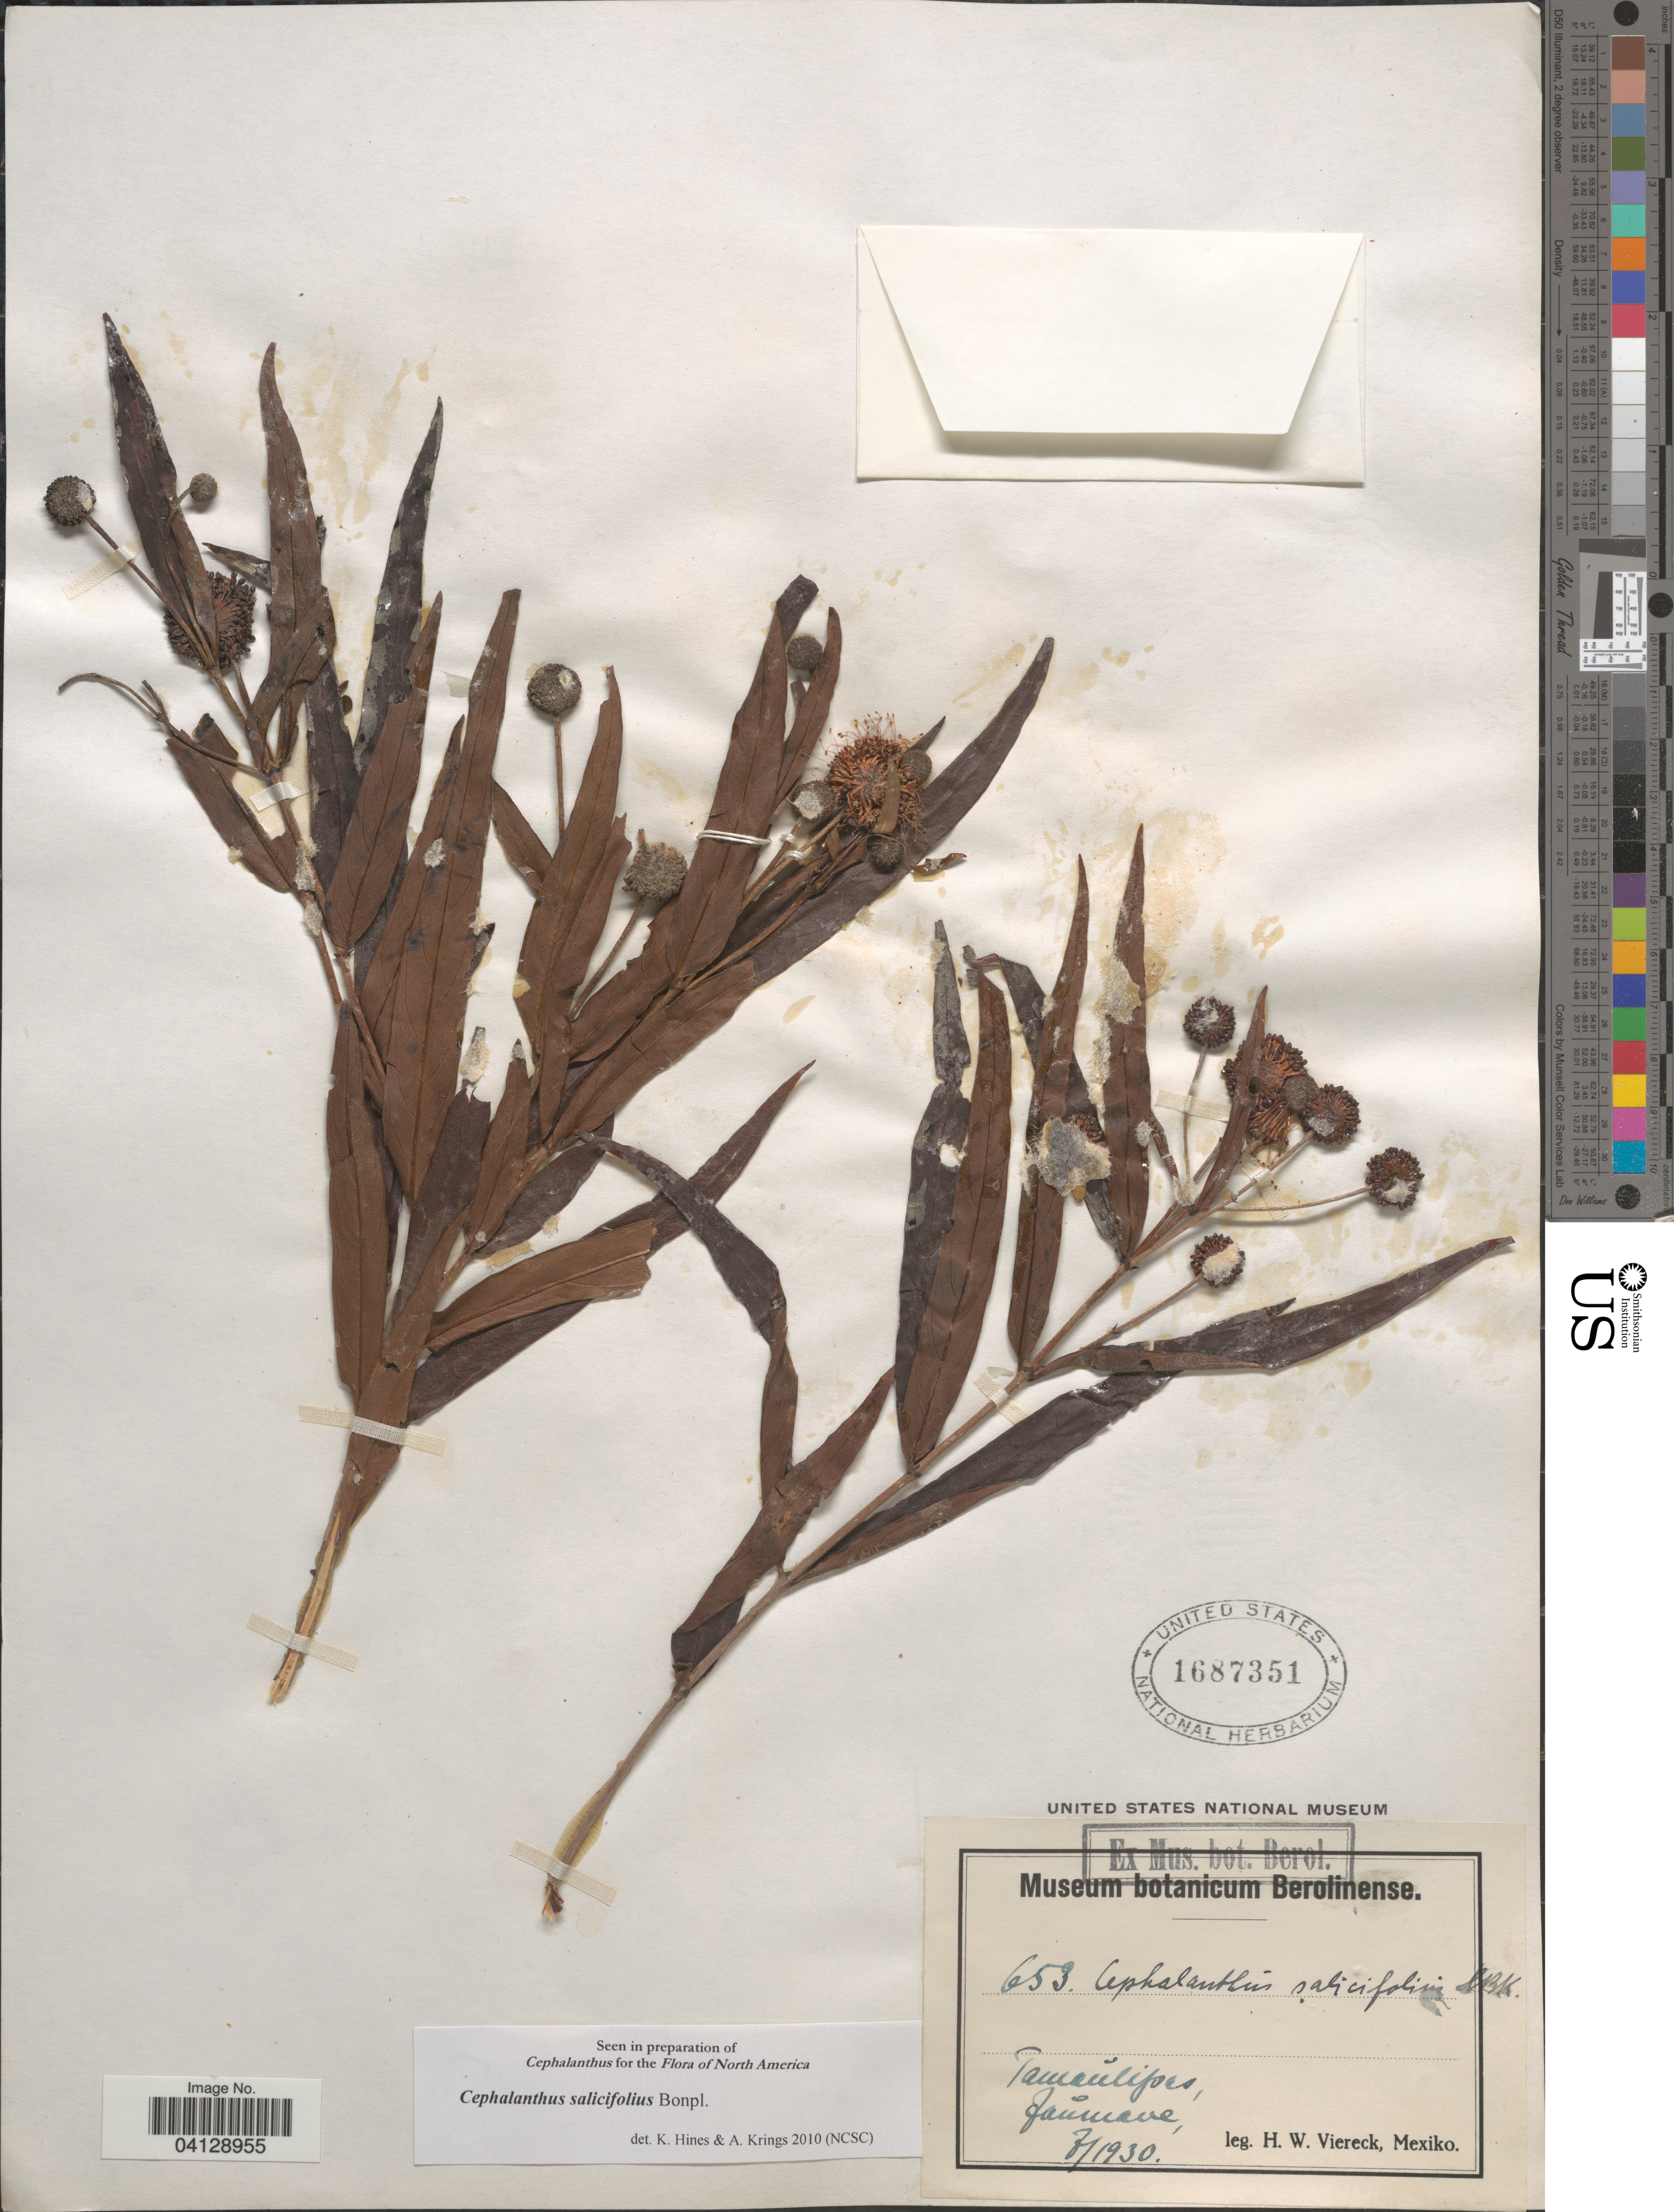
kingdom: Plantae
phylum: Tracheophyta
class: Magnoliopsida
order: Gentianales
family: Rubiaceae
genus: Cephalanthus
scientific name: Cephalanthus salicifolius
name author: Bonpl.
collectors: H. W. Viereck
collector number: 653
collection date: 1930-08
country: Mexico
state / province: Tamaulipas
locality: Jaumave.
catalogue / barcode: US 1687351